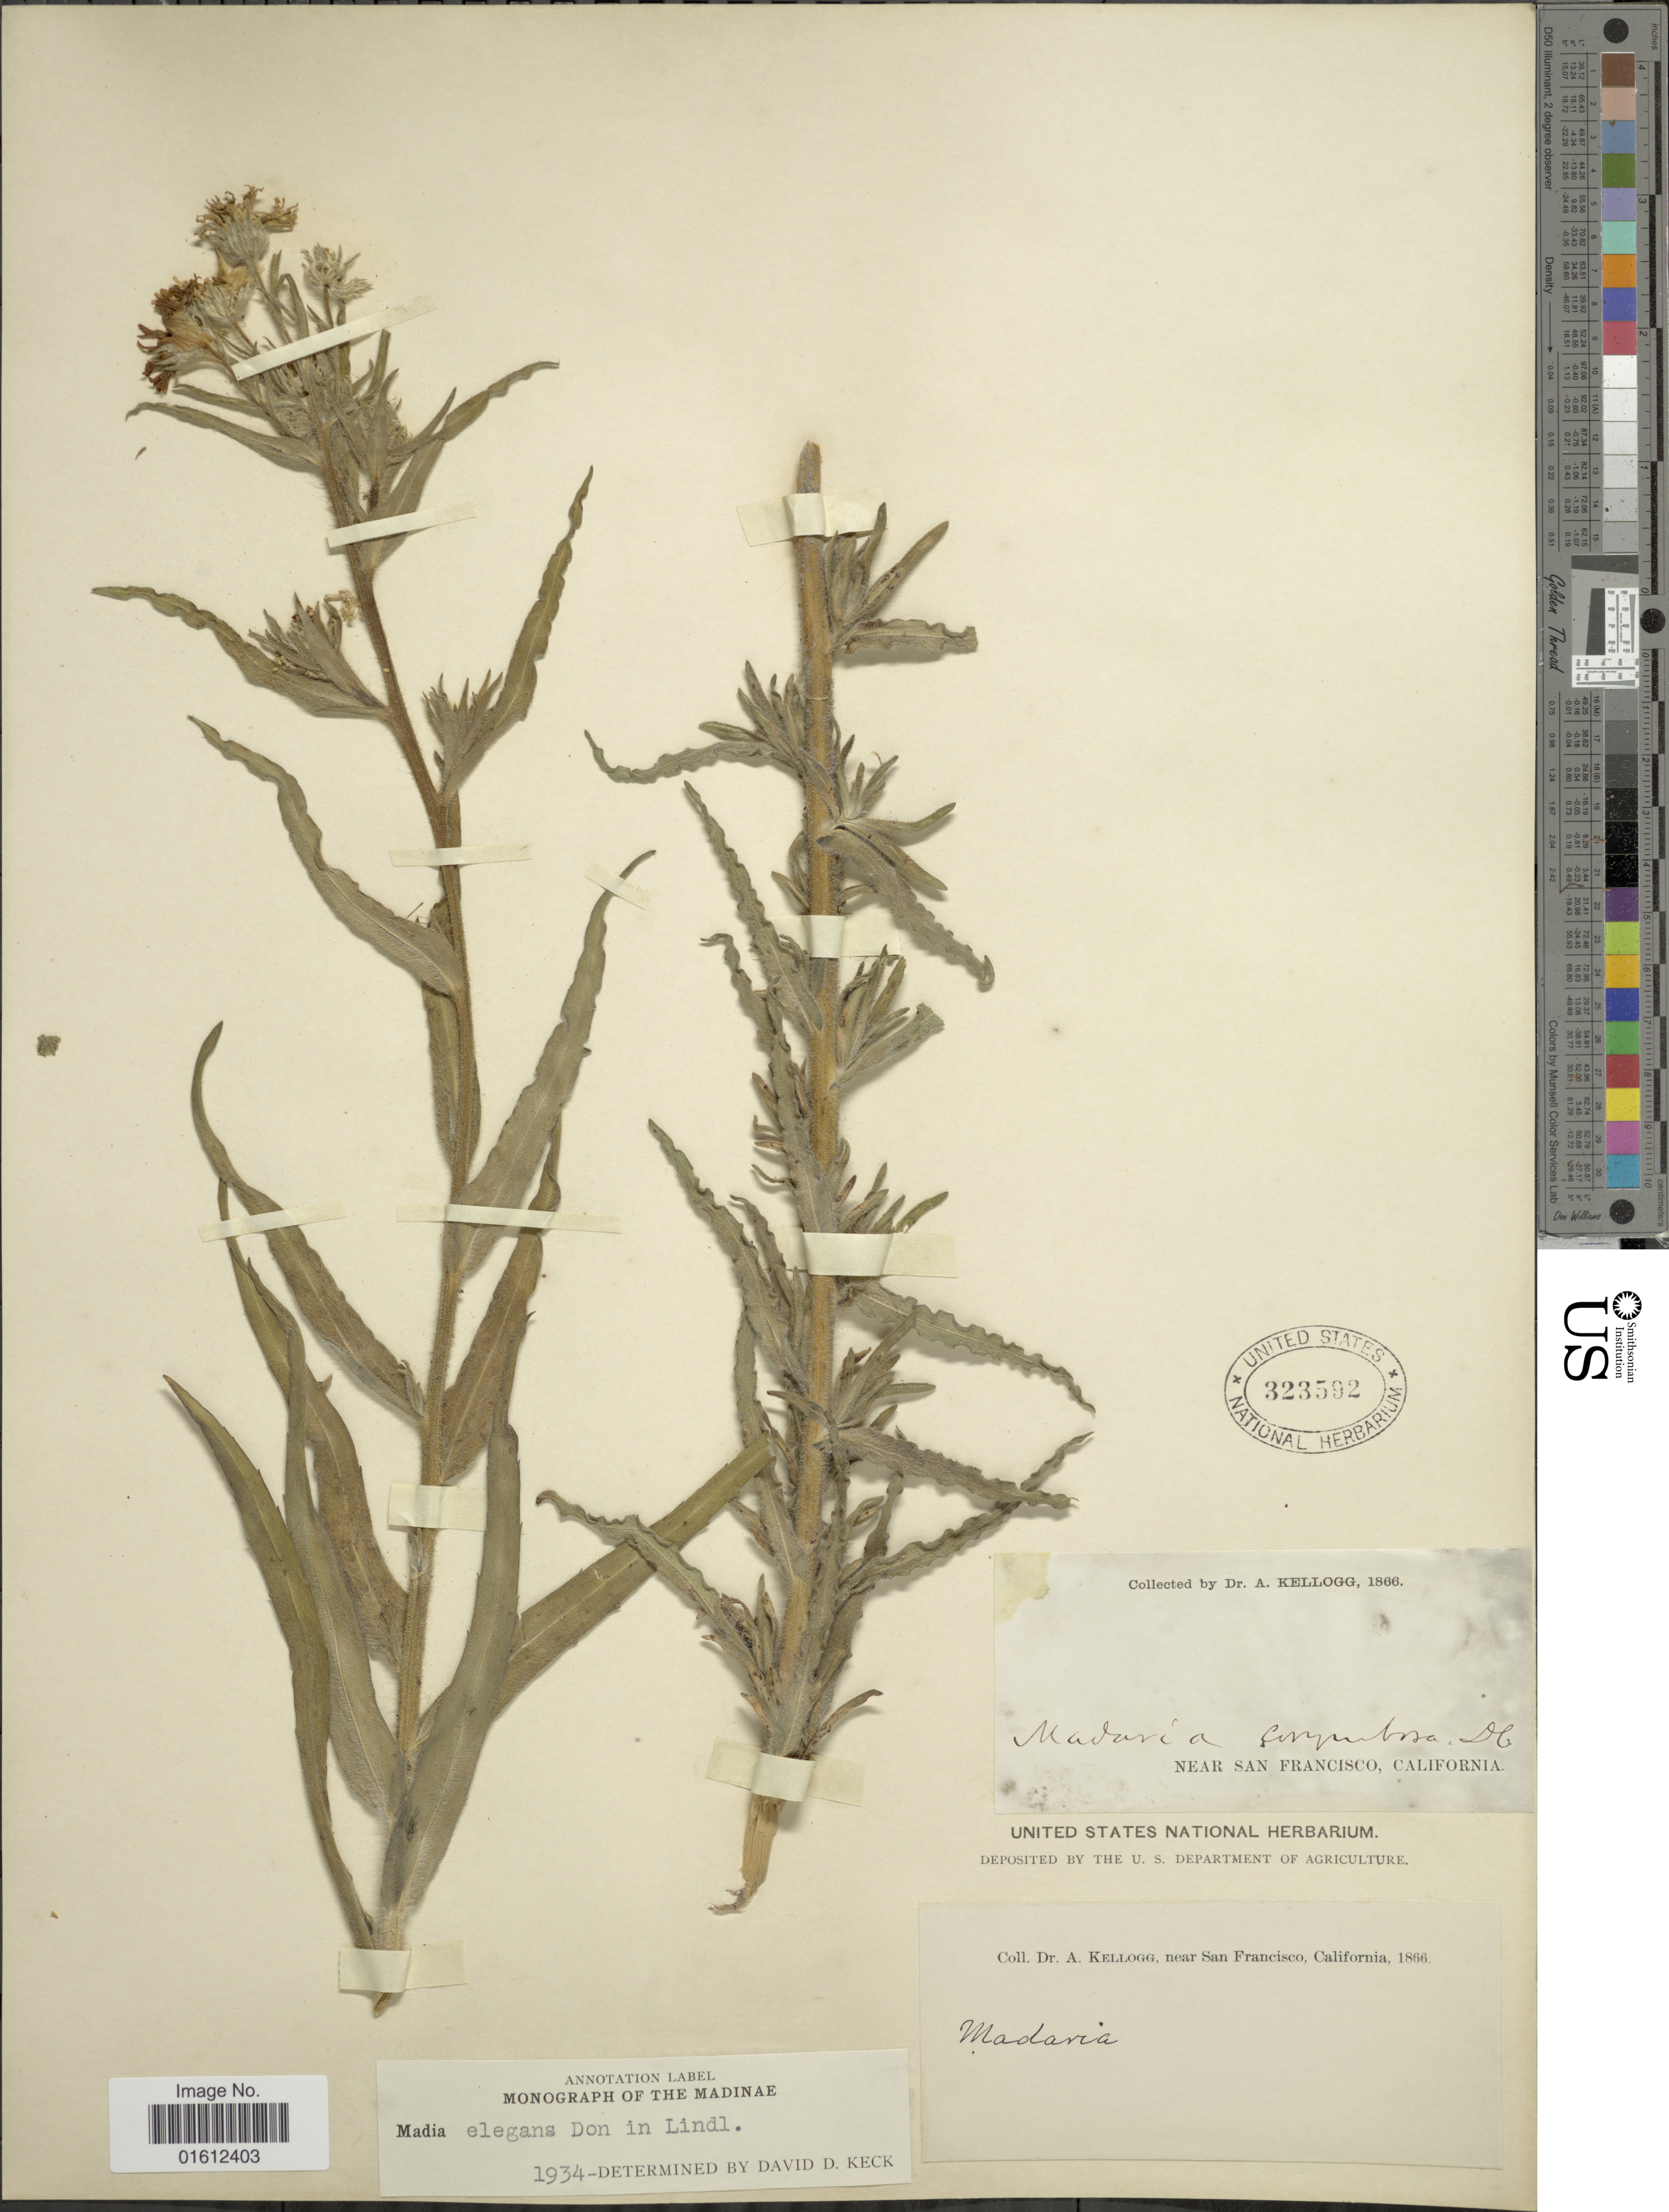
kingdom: Plantae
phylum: Tracheophyta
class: Magnoliopsida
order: Asterales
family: Asteraceae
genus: Madia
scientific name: Madia elegans subsp. elegans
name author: D. Don ex Lindl.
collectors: A. Kellogg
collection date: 1866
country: United States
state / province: California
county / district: San Francisco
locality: Near San Francisco.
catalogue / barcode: US 323592